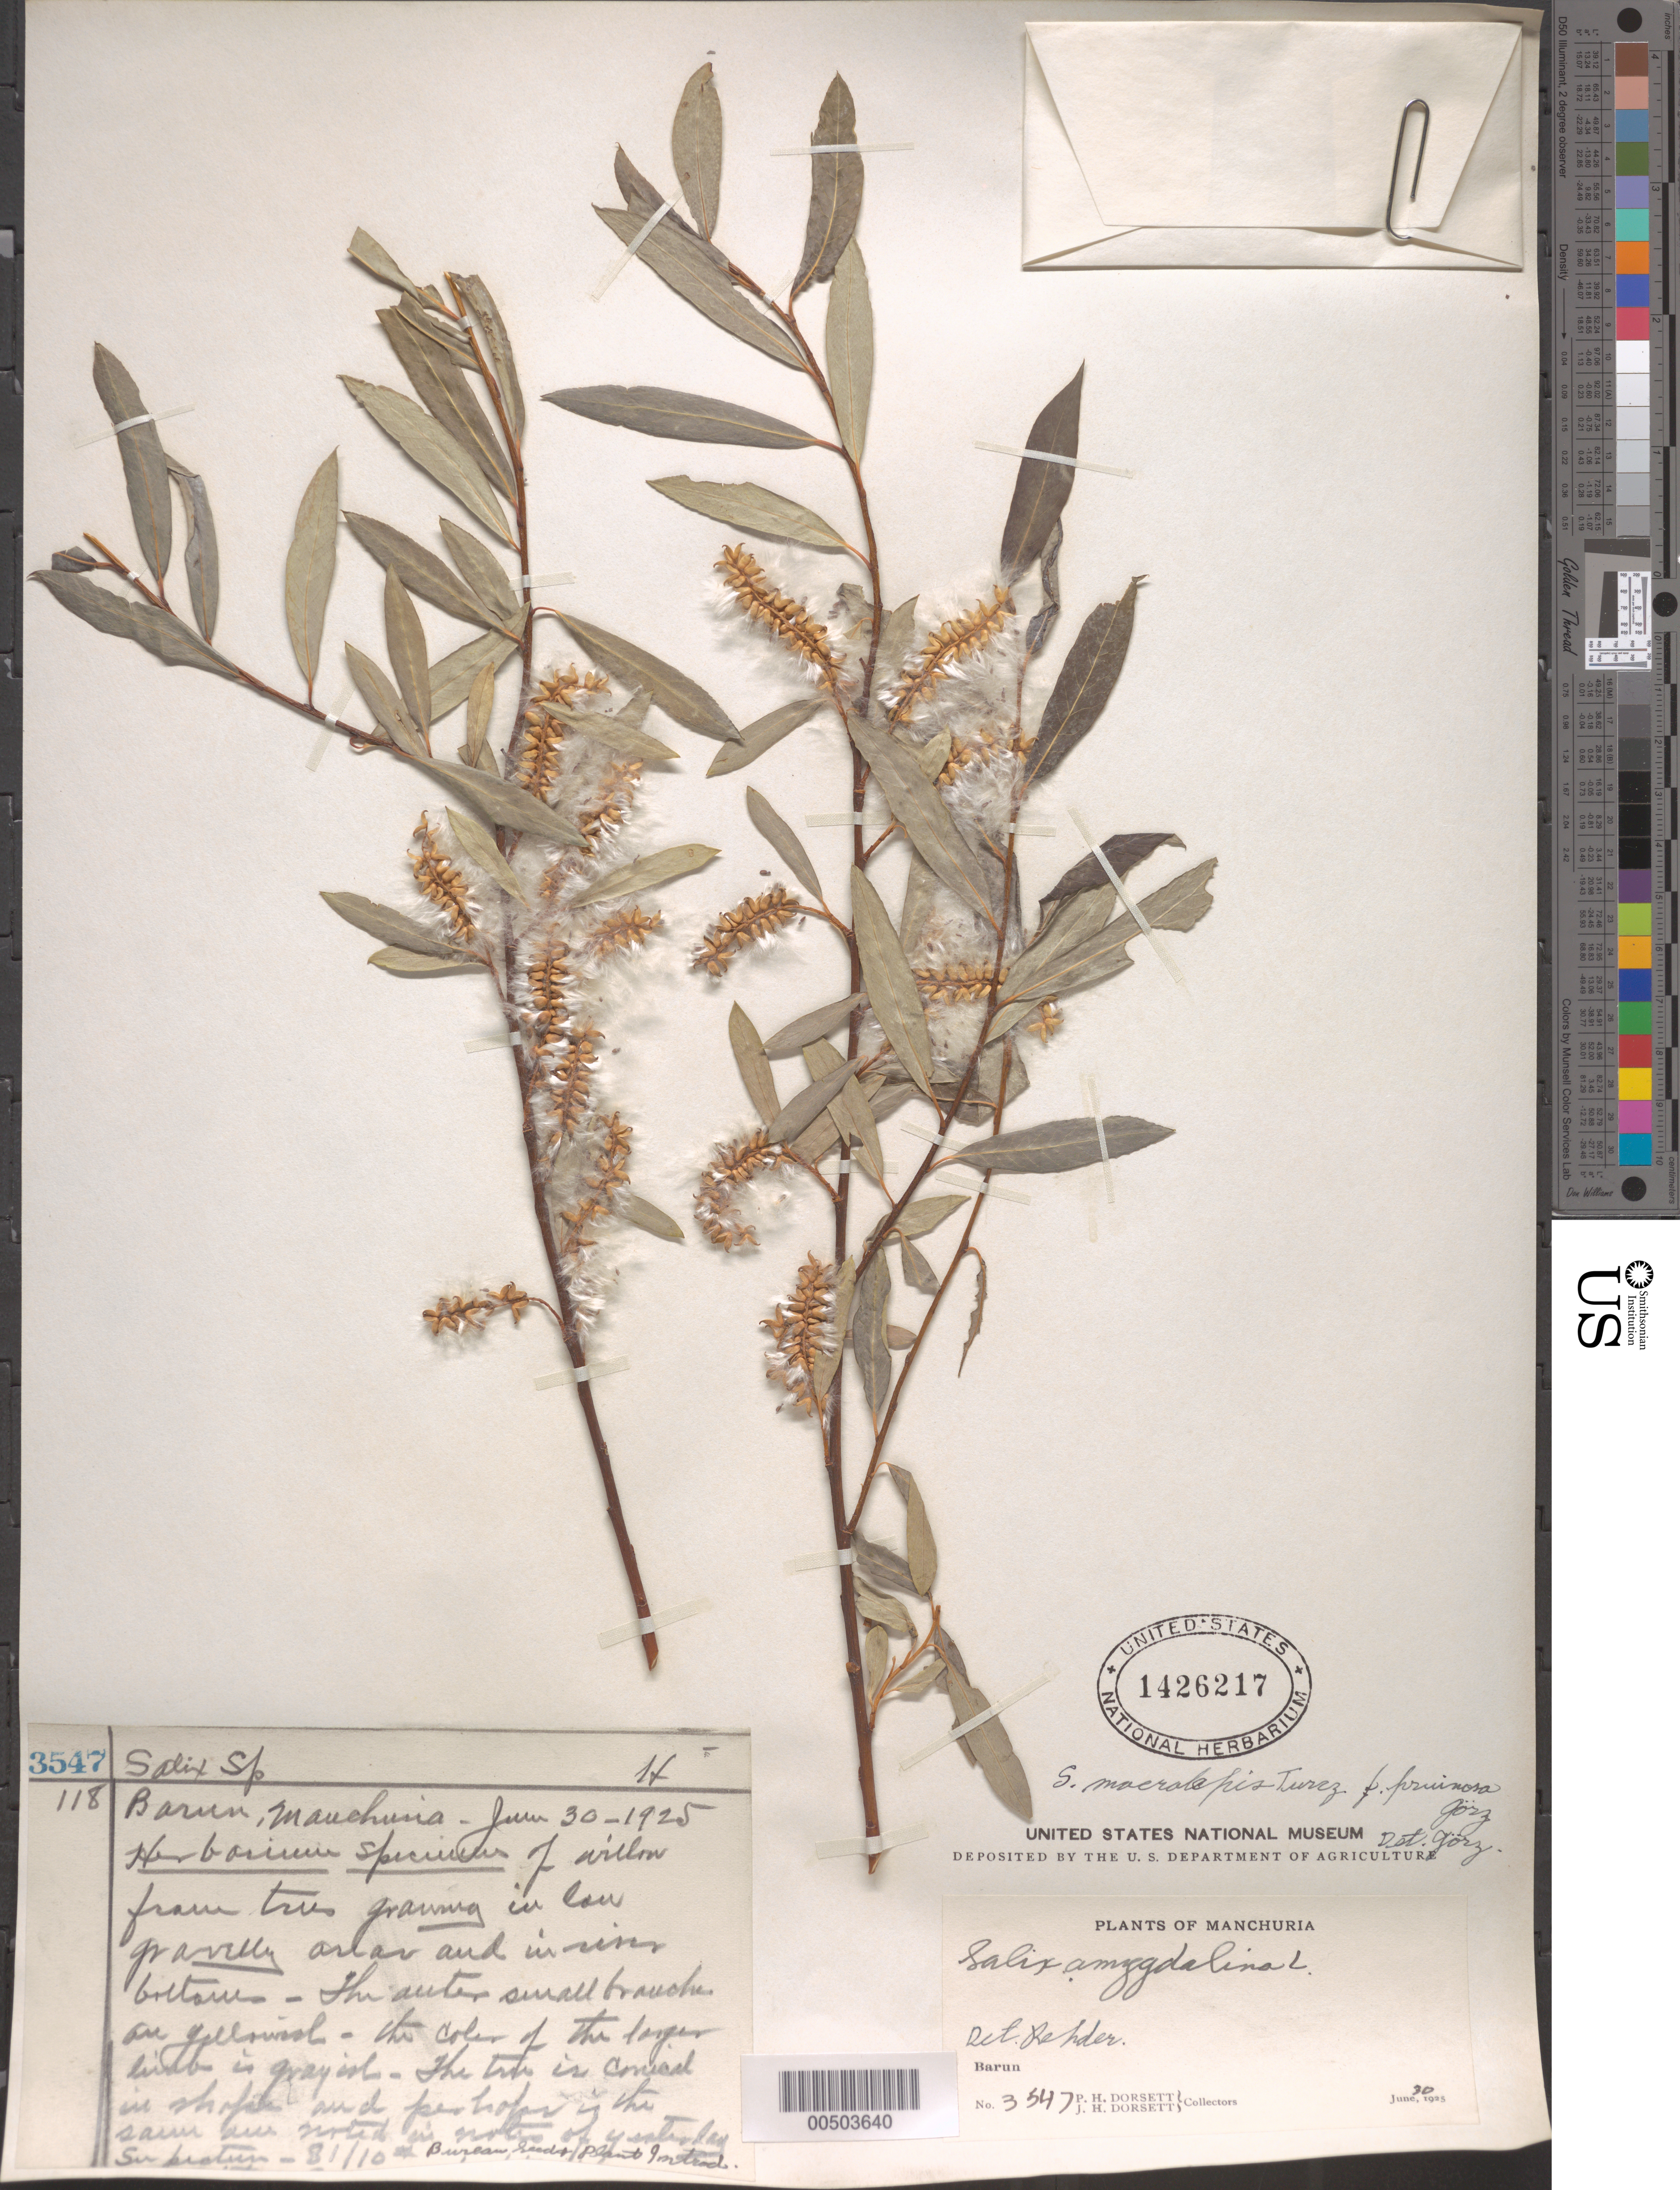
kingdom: Plantae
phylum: Tracheophyta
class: Magnoliopsida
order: Malpighiales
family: Salicaceae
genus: Salix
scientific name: Salix macroblasta f. pruinosa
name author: Goerz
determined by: Gorz, R.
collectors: P. H. Dorsett & J. Dorsett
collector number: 3547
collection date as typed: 30 Jun 1925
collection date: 1925-06-30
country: China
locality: Barun; Manchuria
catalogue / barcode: US 1426217